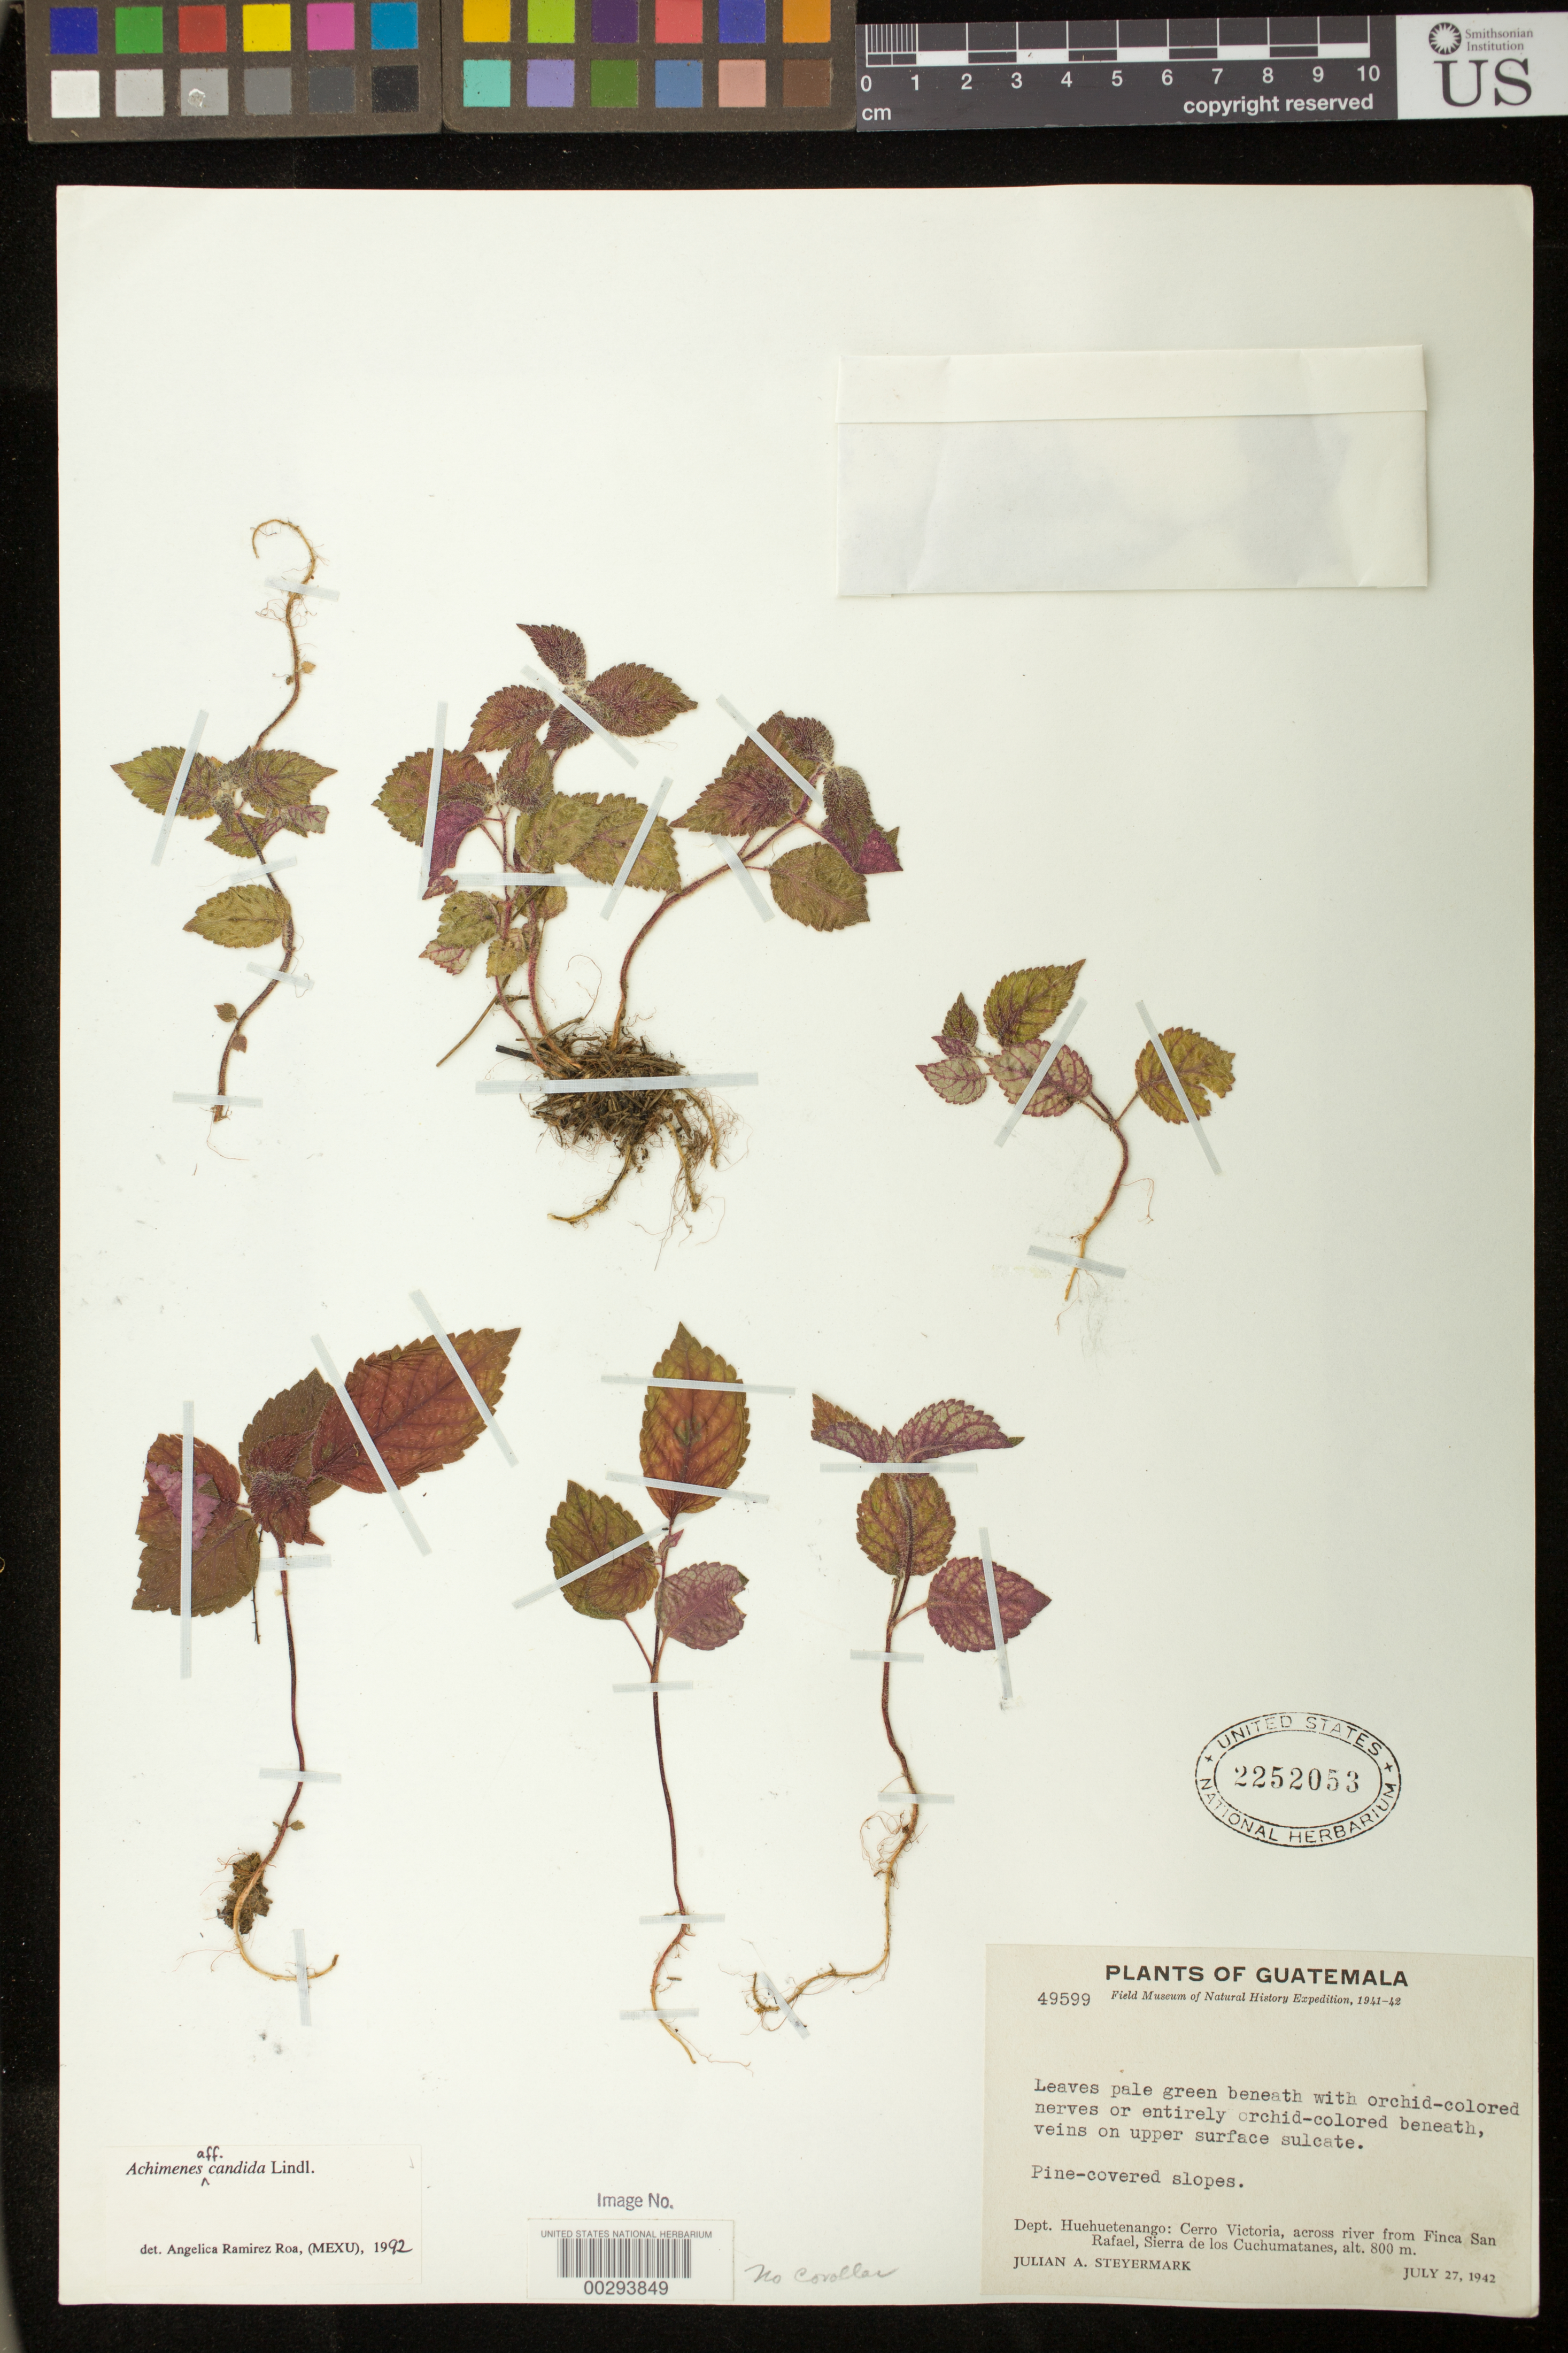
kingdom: Plantae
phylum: Tracheophyta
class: Magnoliopsida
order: Lamiales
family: Gesneriaceae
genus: Achimenes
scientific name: Achimenes candida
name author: Lindl.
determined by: Ramírez-Roa, A.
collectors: J. Steyermark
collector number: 49599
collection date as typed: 27 Jul 1942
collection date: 1942-07-27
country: Guatemala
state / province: Huehuetenango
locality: Cerro Victoria, across river from Finca San Rafael, Sierra de los Cuchumatanes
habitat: Pine-covered slopes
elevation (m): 800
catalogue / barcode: US 2252053